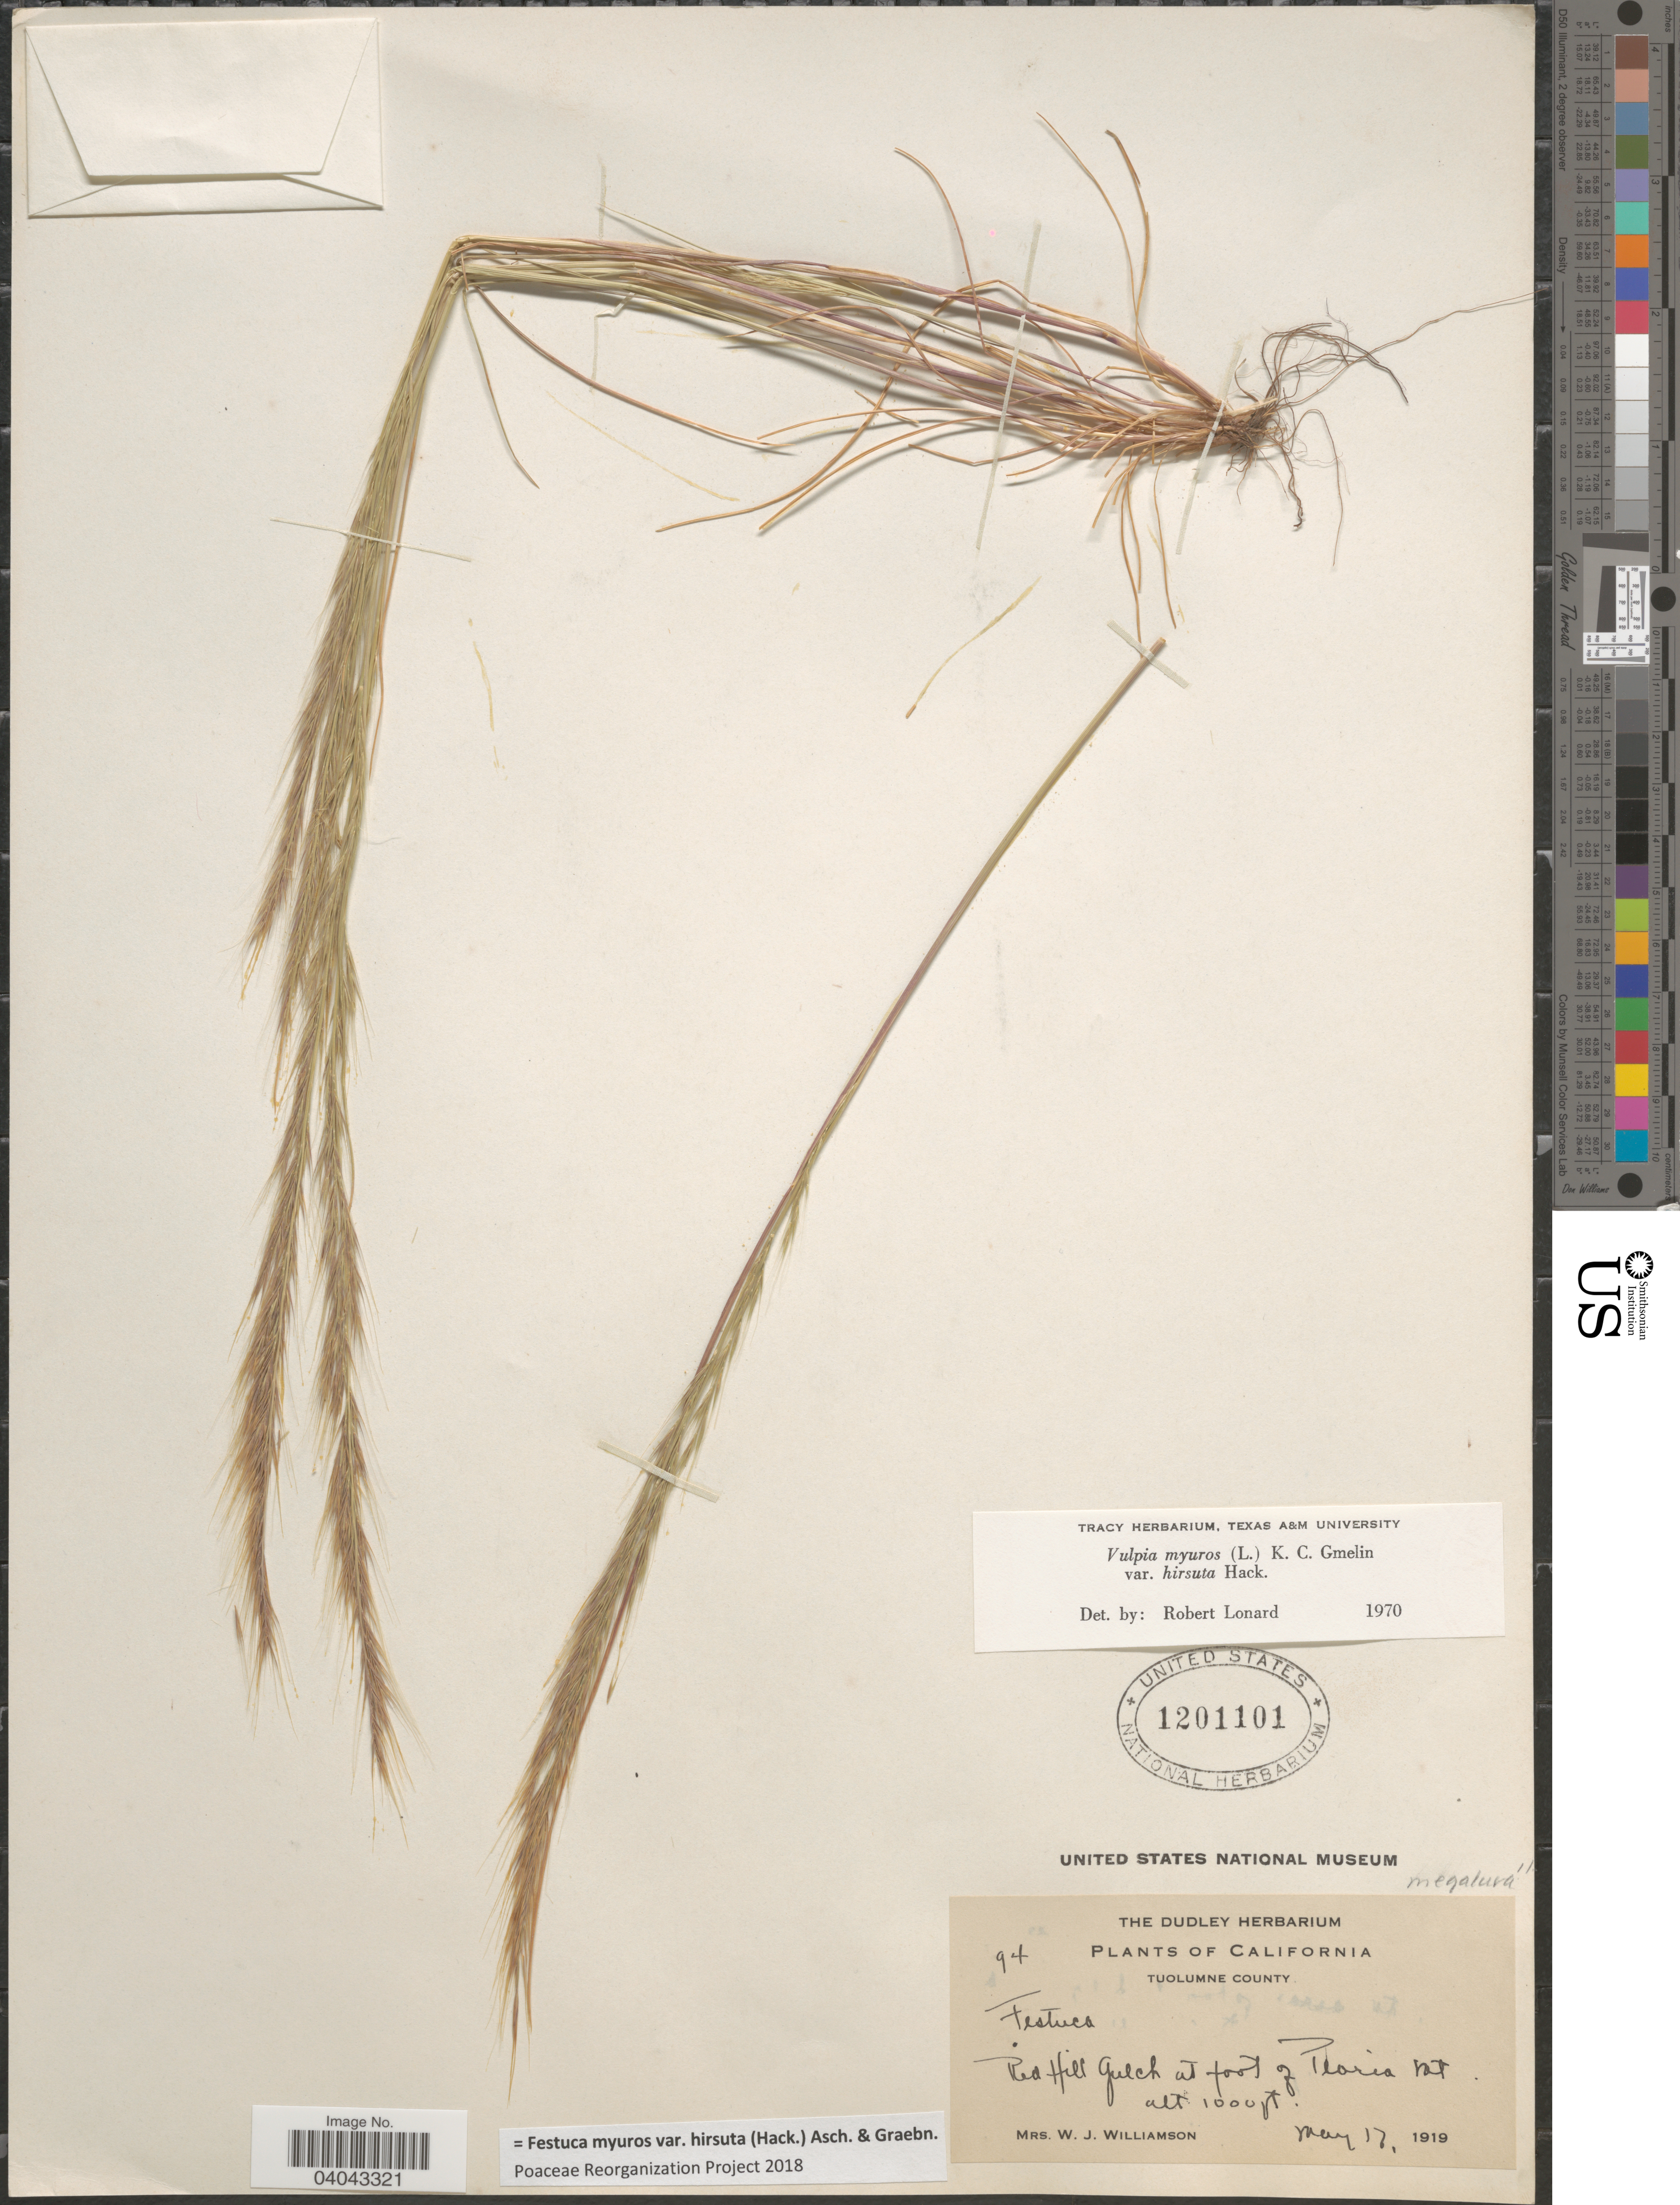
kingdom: Plantae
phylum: Tracheophyta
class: Liliopsida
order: Poales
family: Poaceae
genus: Festuca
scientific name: Festuca myuros var. hirsuta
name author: (Hack.) Asch. & Graebn.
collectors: W. Williamson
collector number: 94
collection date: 1919-05-17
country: United States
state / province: California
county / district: Tuolumne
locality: Tuolumne County. Red Hill Gulch at foot of Peoria Mt.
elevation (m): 305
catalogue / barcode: US 1201101